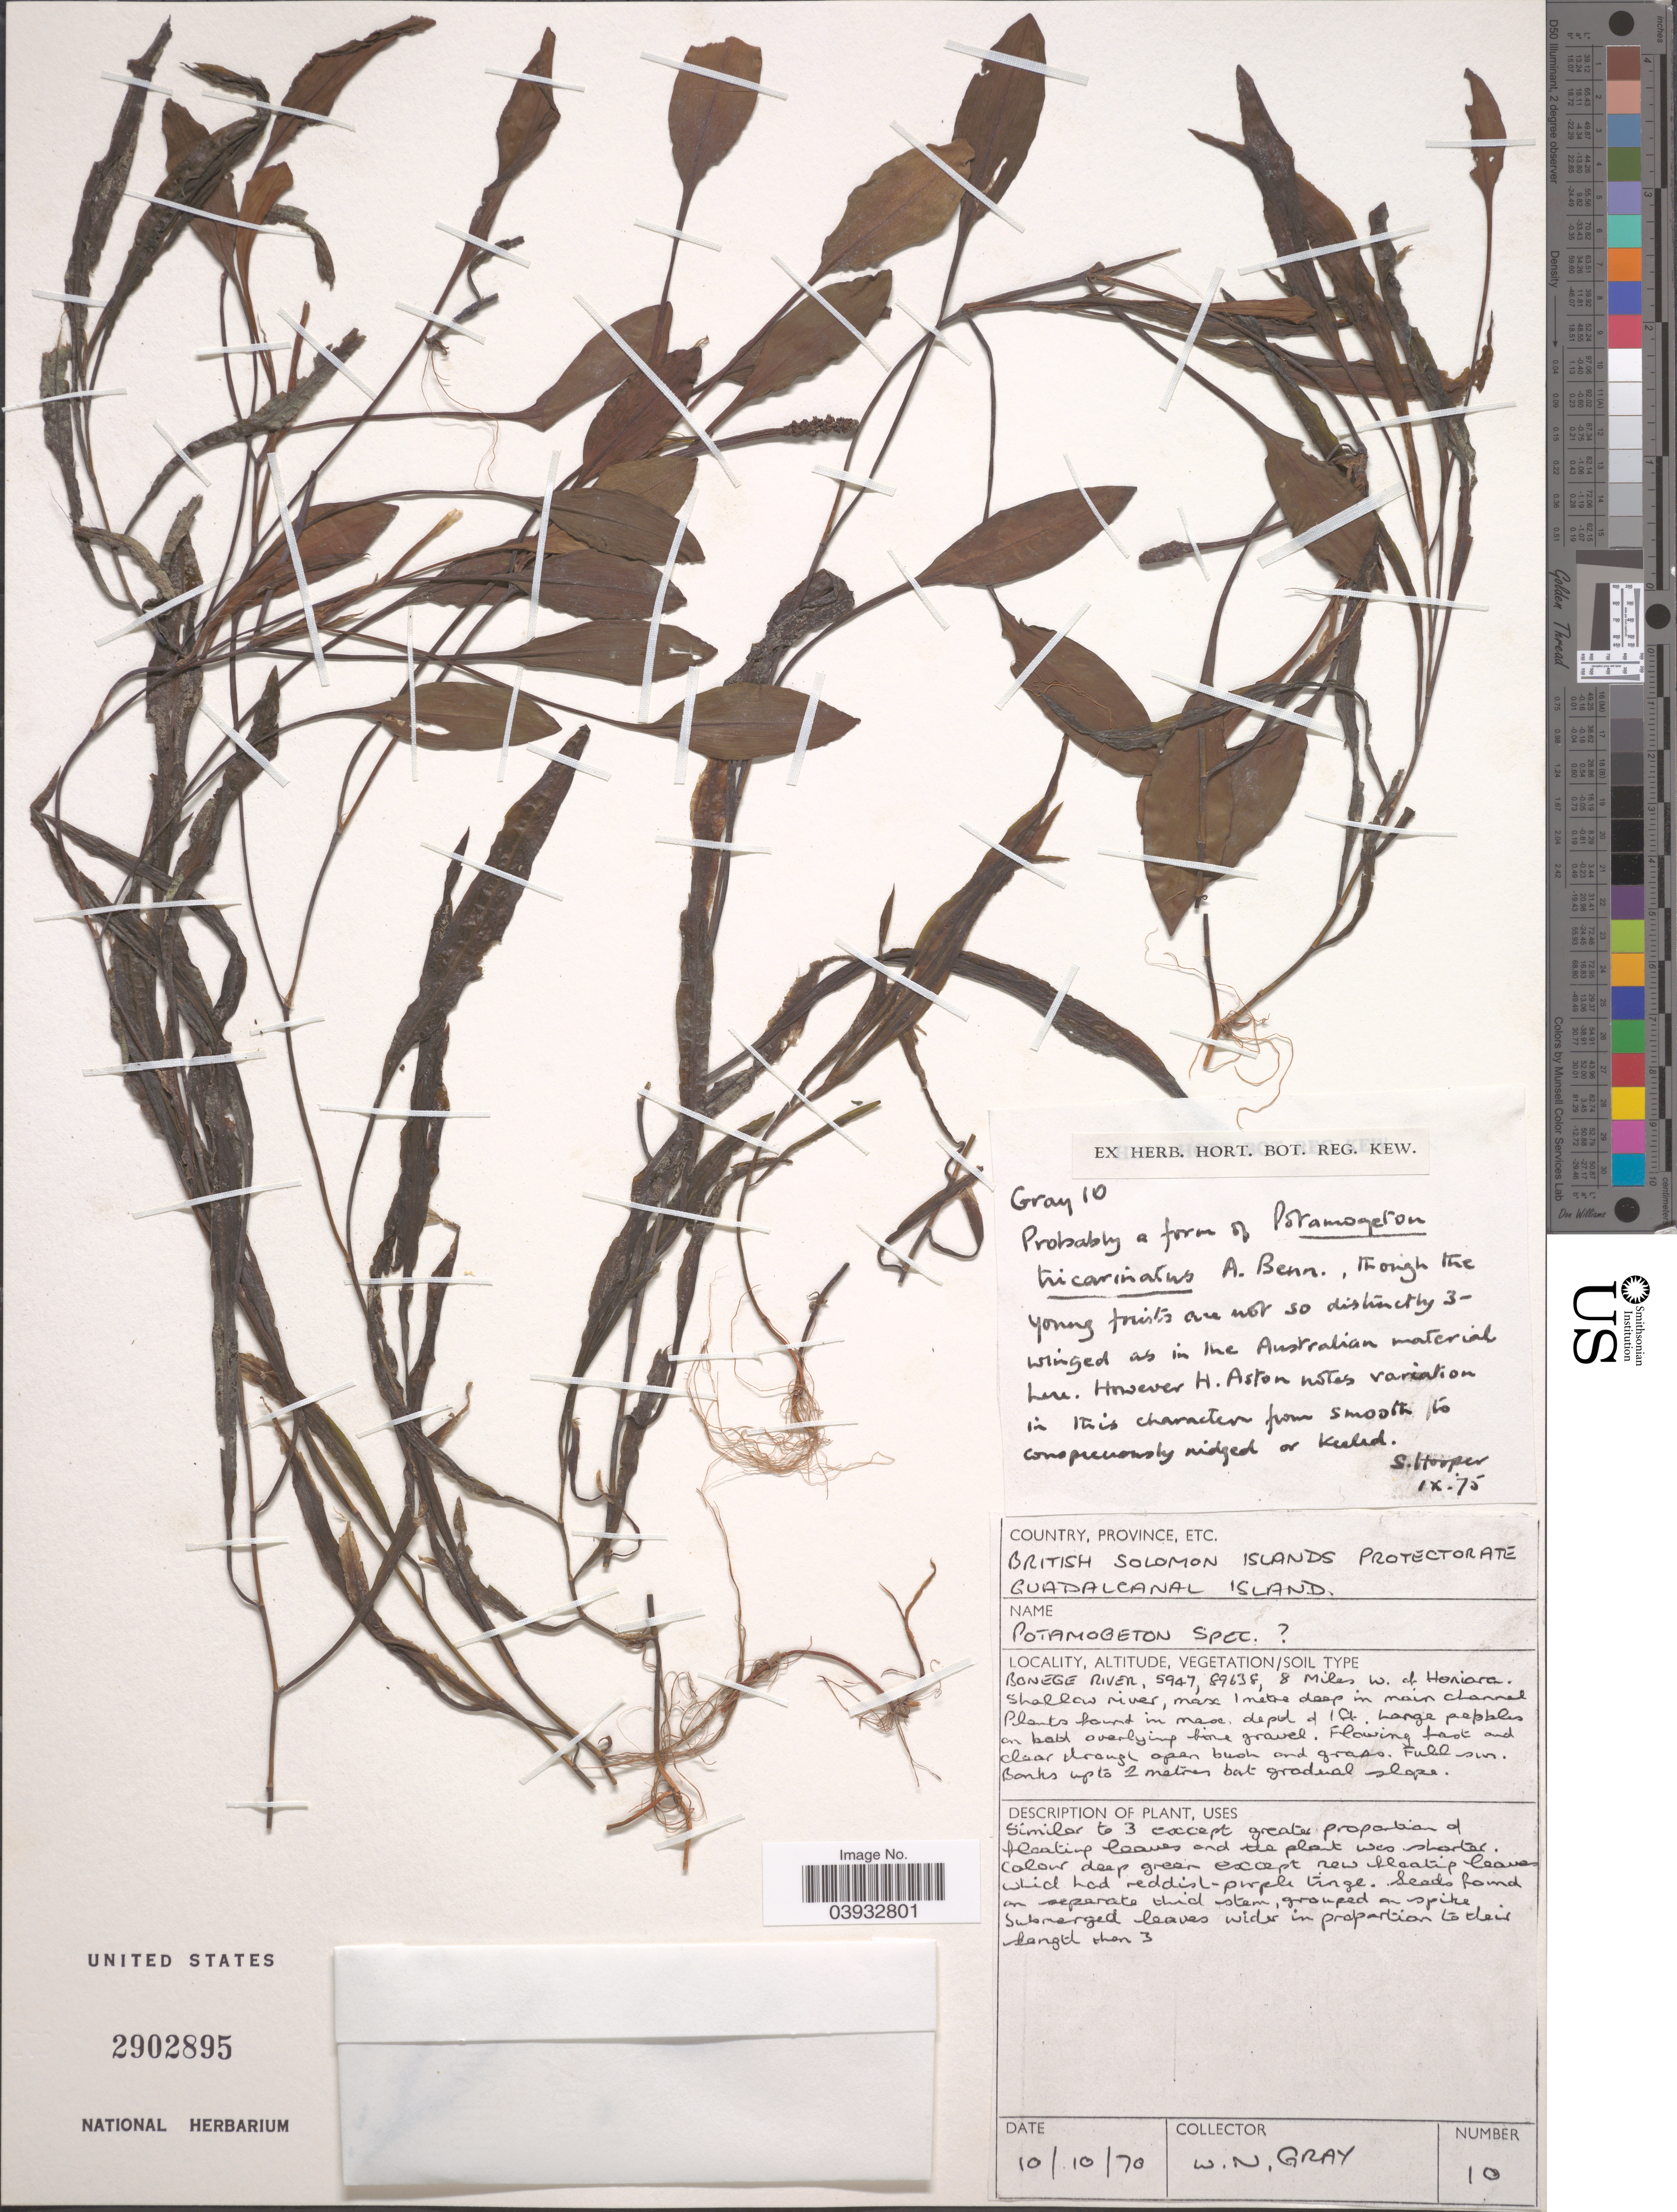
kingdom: Plantae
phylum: Tracheophyta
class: Liliopsida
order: Alismatales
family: Potamogetonaceae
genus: Potamogeton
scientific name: Potamogeton tricarinatus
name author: F. Muell. & A.W. Benn.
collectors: W. Gray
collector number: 10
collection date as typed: Transcribed d/m/y: 10/10/70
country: Solomon Islands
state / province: Solomon Islands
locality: British Solomon Islands Protectorate Guadalcanal Island. Bonege River, 5947, 89638, 8 Miles W. of Honiara.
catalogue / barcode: US 2902895